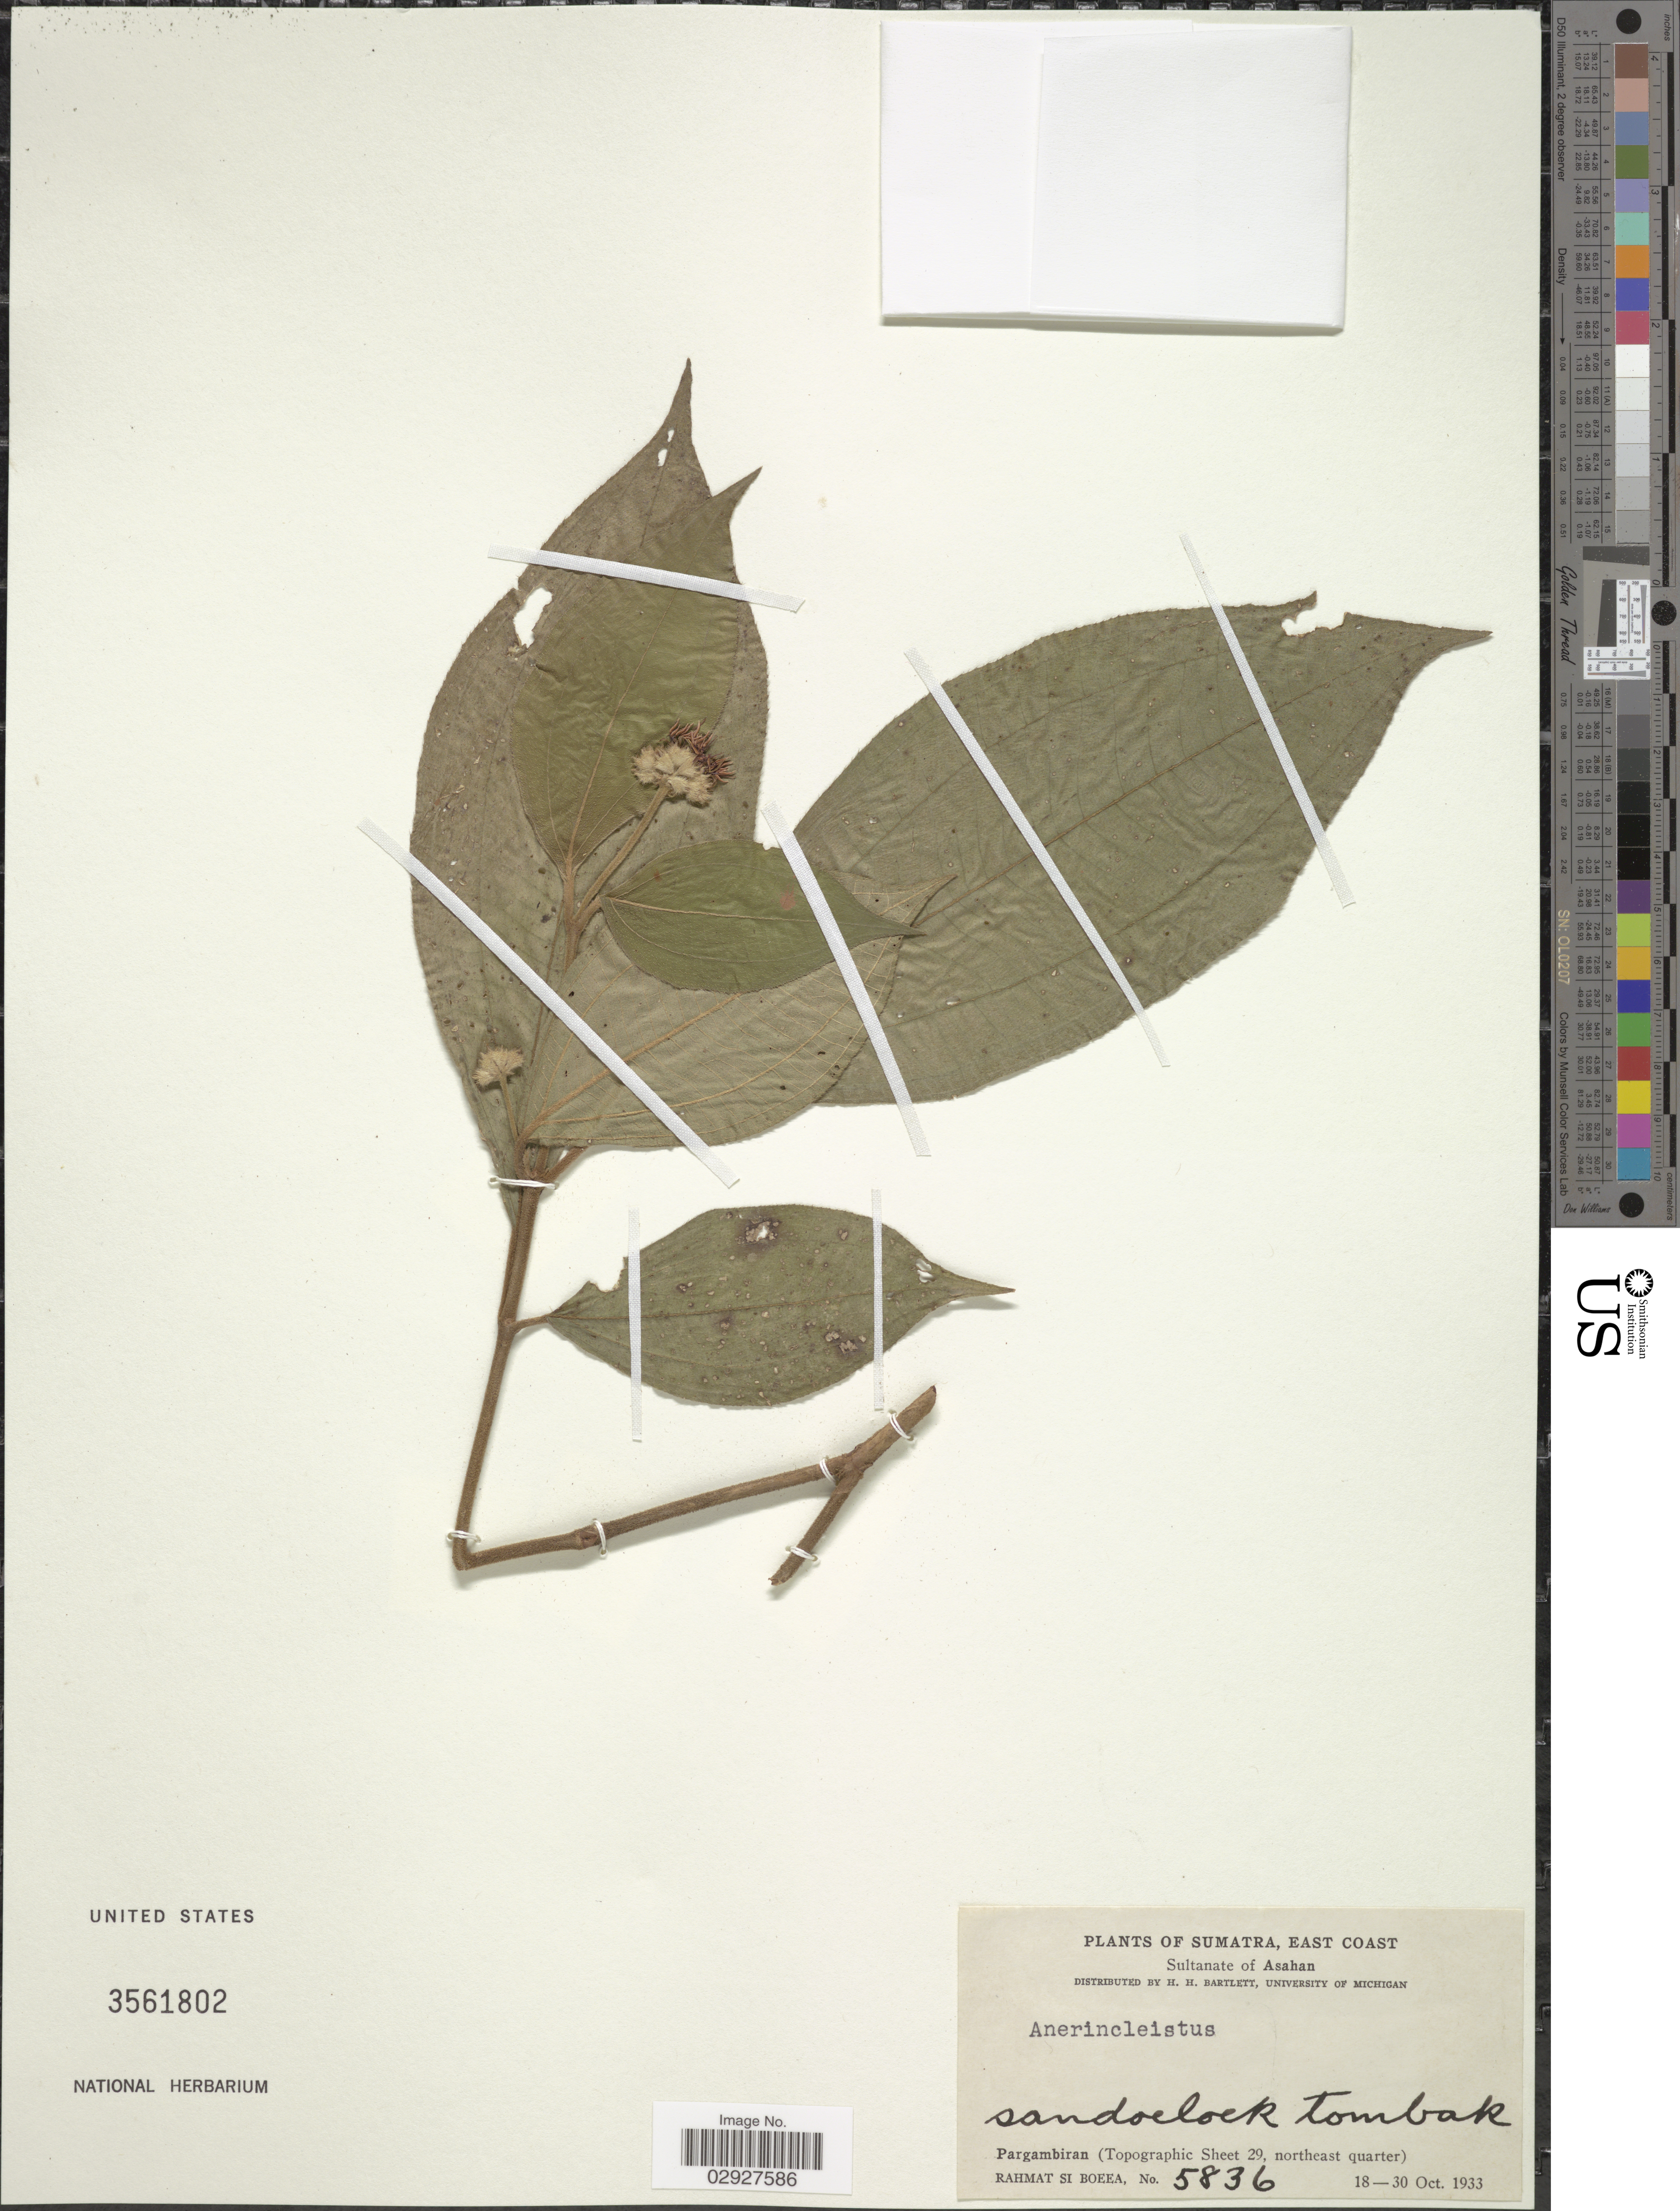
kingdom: Plantae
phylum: Tracheophyta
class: Magnoliopsida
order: Myrtales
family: Melastomataceae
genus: Anerincleistus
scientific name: Anerincleistus sp.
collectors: Rahmat Si Boeea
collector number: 5836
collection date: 1933-10-18/1933-10-30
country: Indonesia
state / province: Sumatra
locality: East Coast. Sultanate of Asahan. Pargambiran (Topographic Sheet 29, northeast quarter)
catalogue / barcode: US 3561802